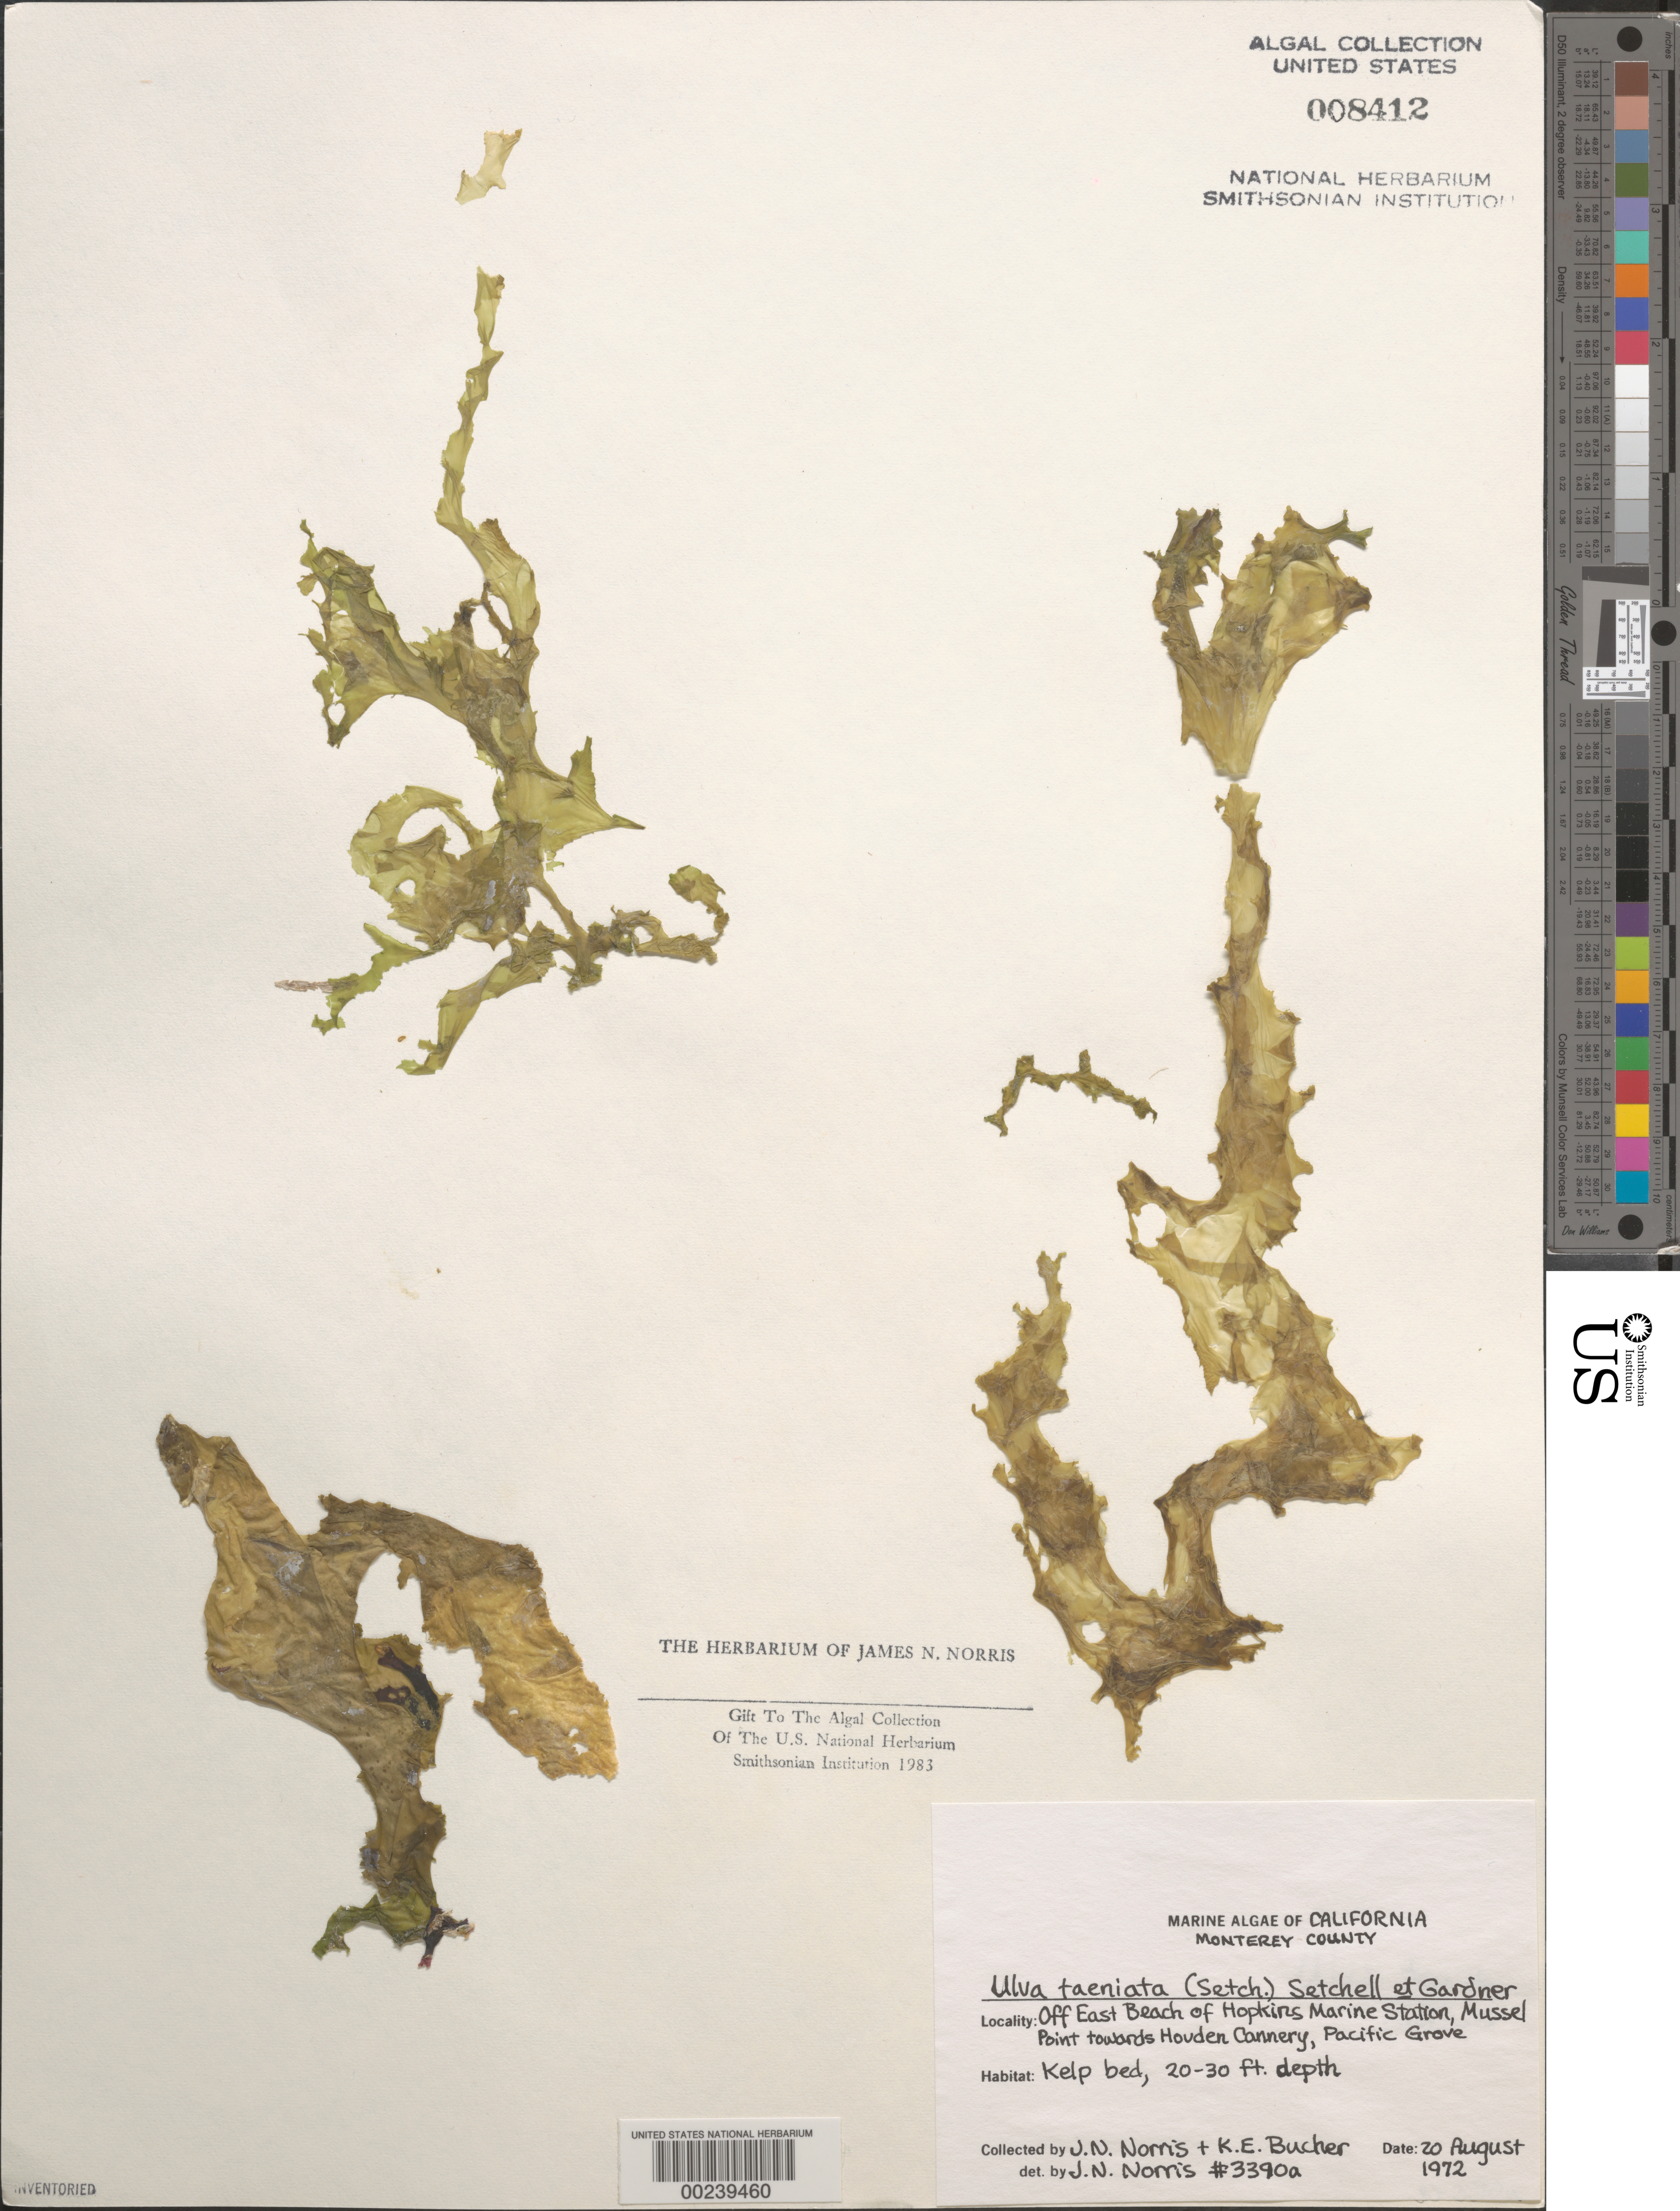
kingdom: Plantae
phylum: Chlorophyta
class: Ulvophyceae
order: Ulvales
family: Ulvaceae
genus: Ulva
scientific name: Ulva taeniata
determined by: Norris, James N.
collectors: J. N. Norris & K. E. Bucher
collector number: JN-3390a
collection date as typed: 20 Aug 1972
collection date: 1972-08-20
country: United States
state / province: California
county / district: Monterey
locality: Pacific Grove, off east beach of Hopkins Marine Station, Mussel Point towards Hovden Cannery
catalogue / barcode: US 8412